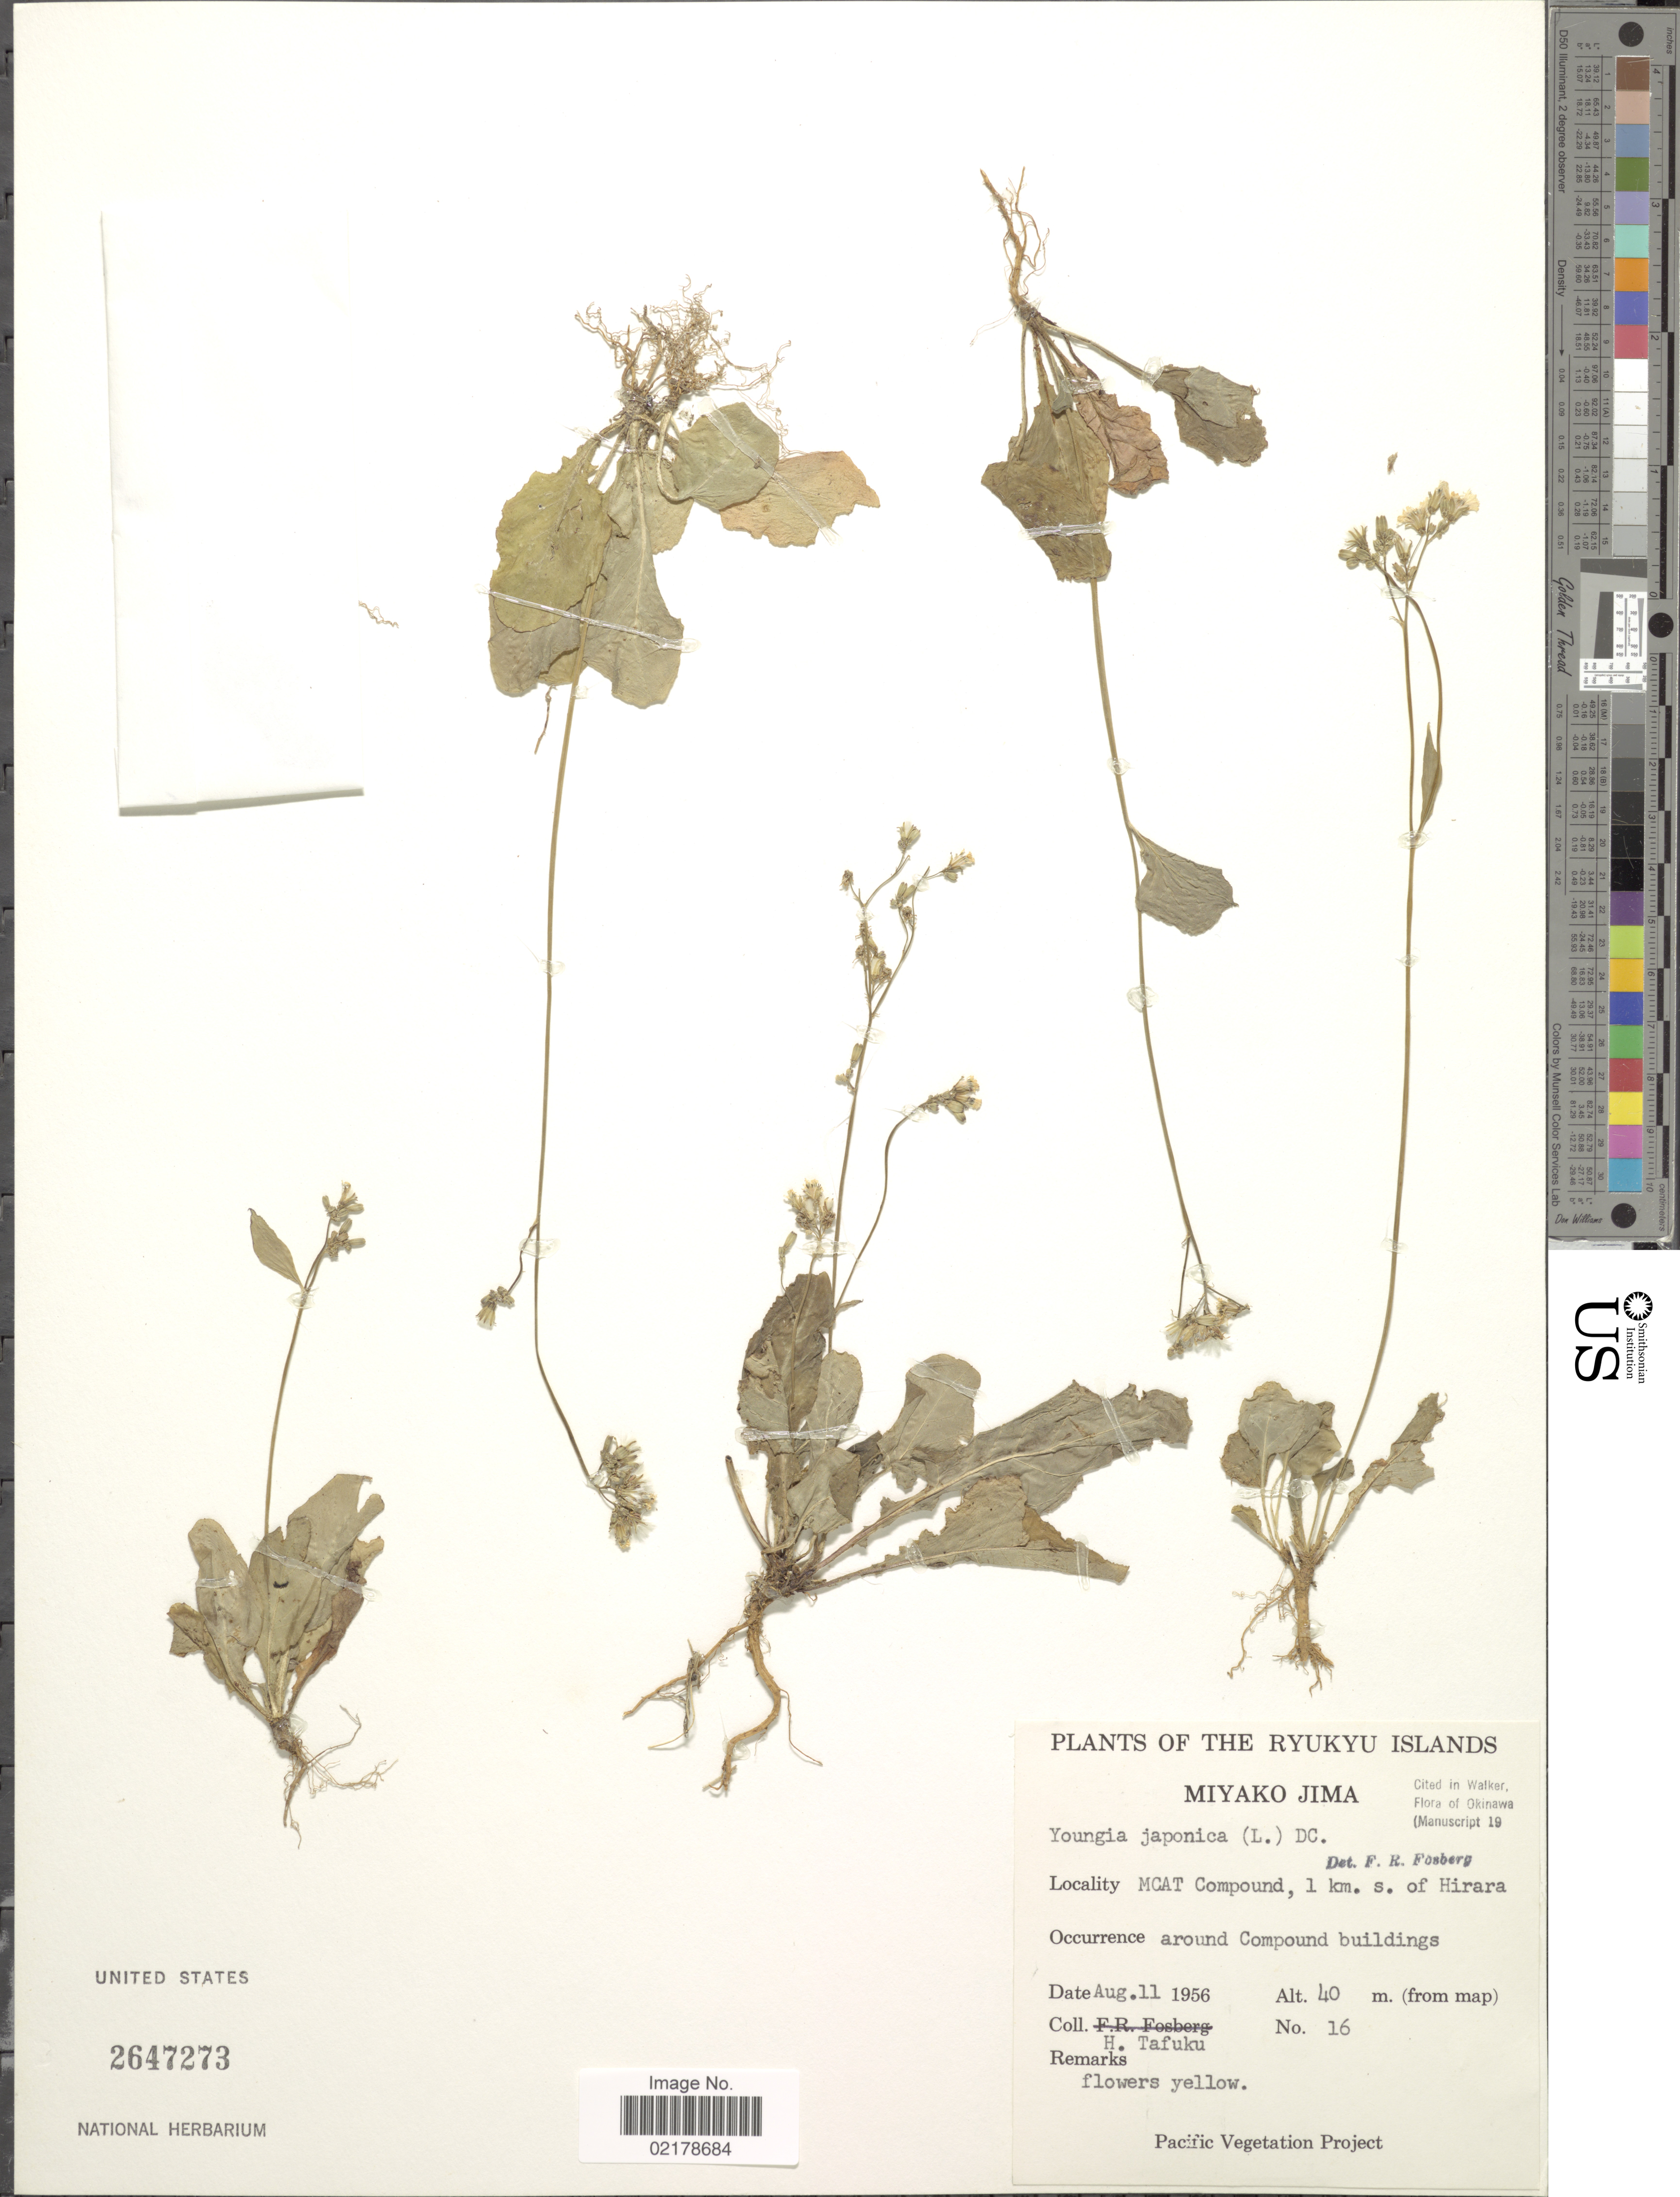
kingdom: Plantae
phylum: Tracheophyta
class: Magnoliopsida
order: Asterales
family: Asteraceae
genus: Youngia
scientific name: Youngia japonica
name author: (L.) DC.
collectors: H. Tafuku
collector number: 16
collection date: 1956-08-11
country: Japan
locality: Ryukyu Islands. Miyako Jima. MGAT Compound, 1 km. s. of Hirara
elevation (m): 40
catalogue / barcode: US 2647273